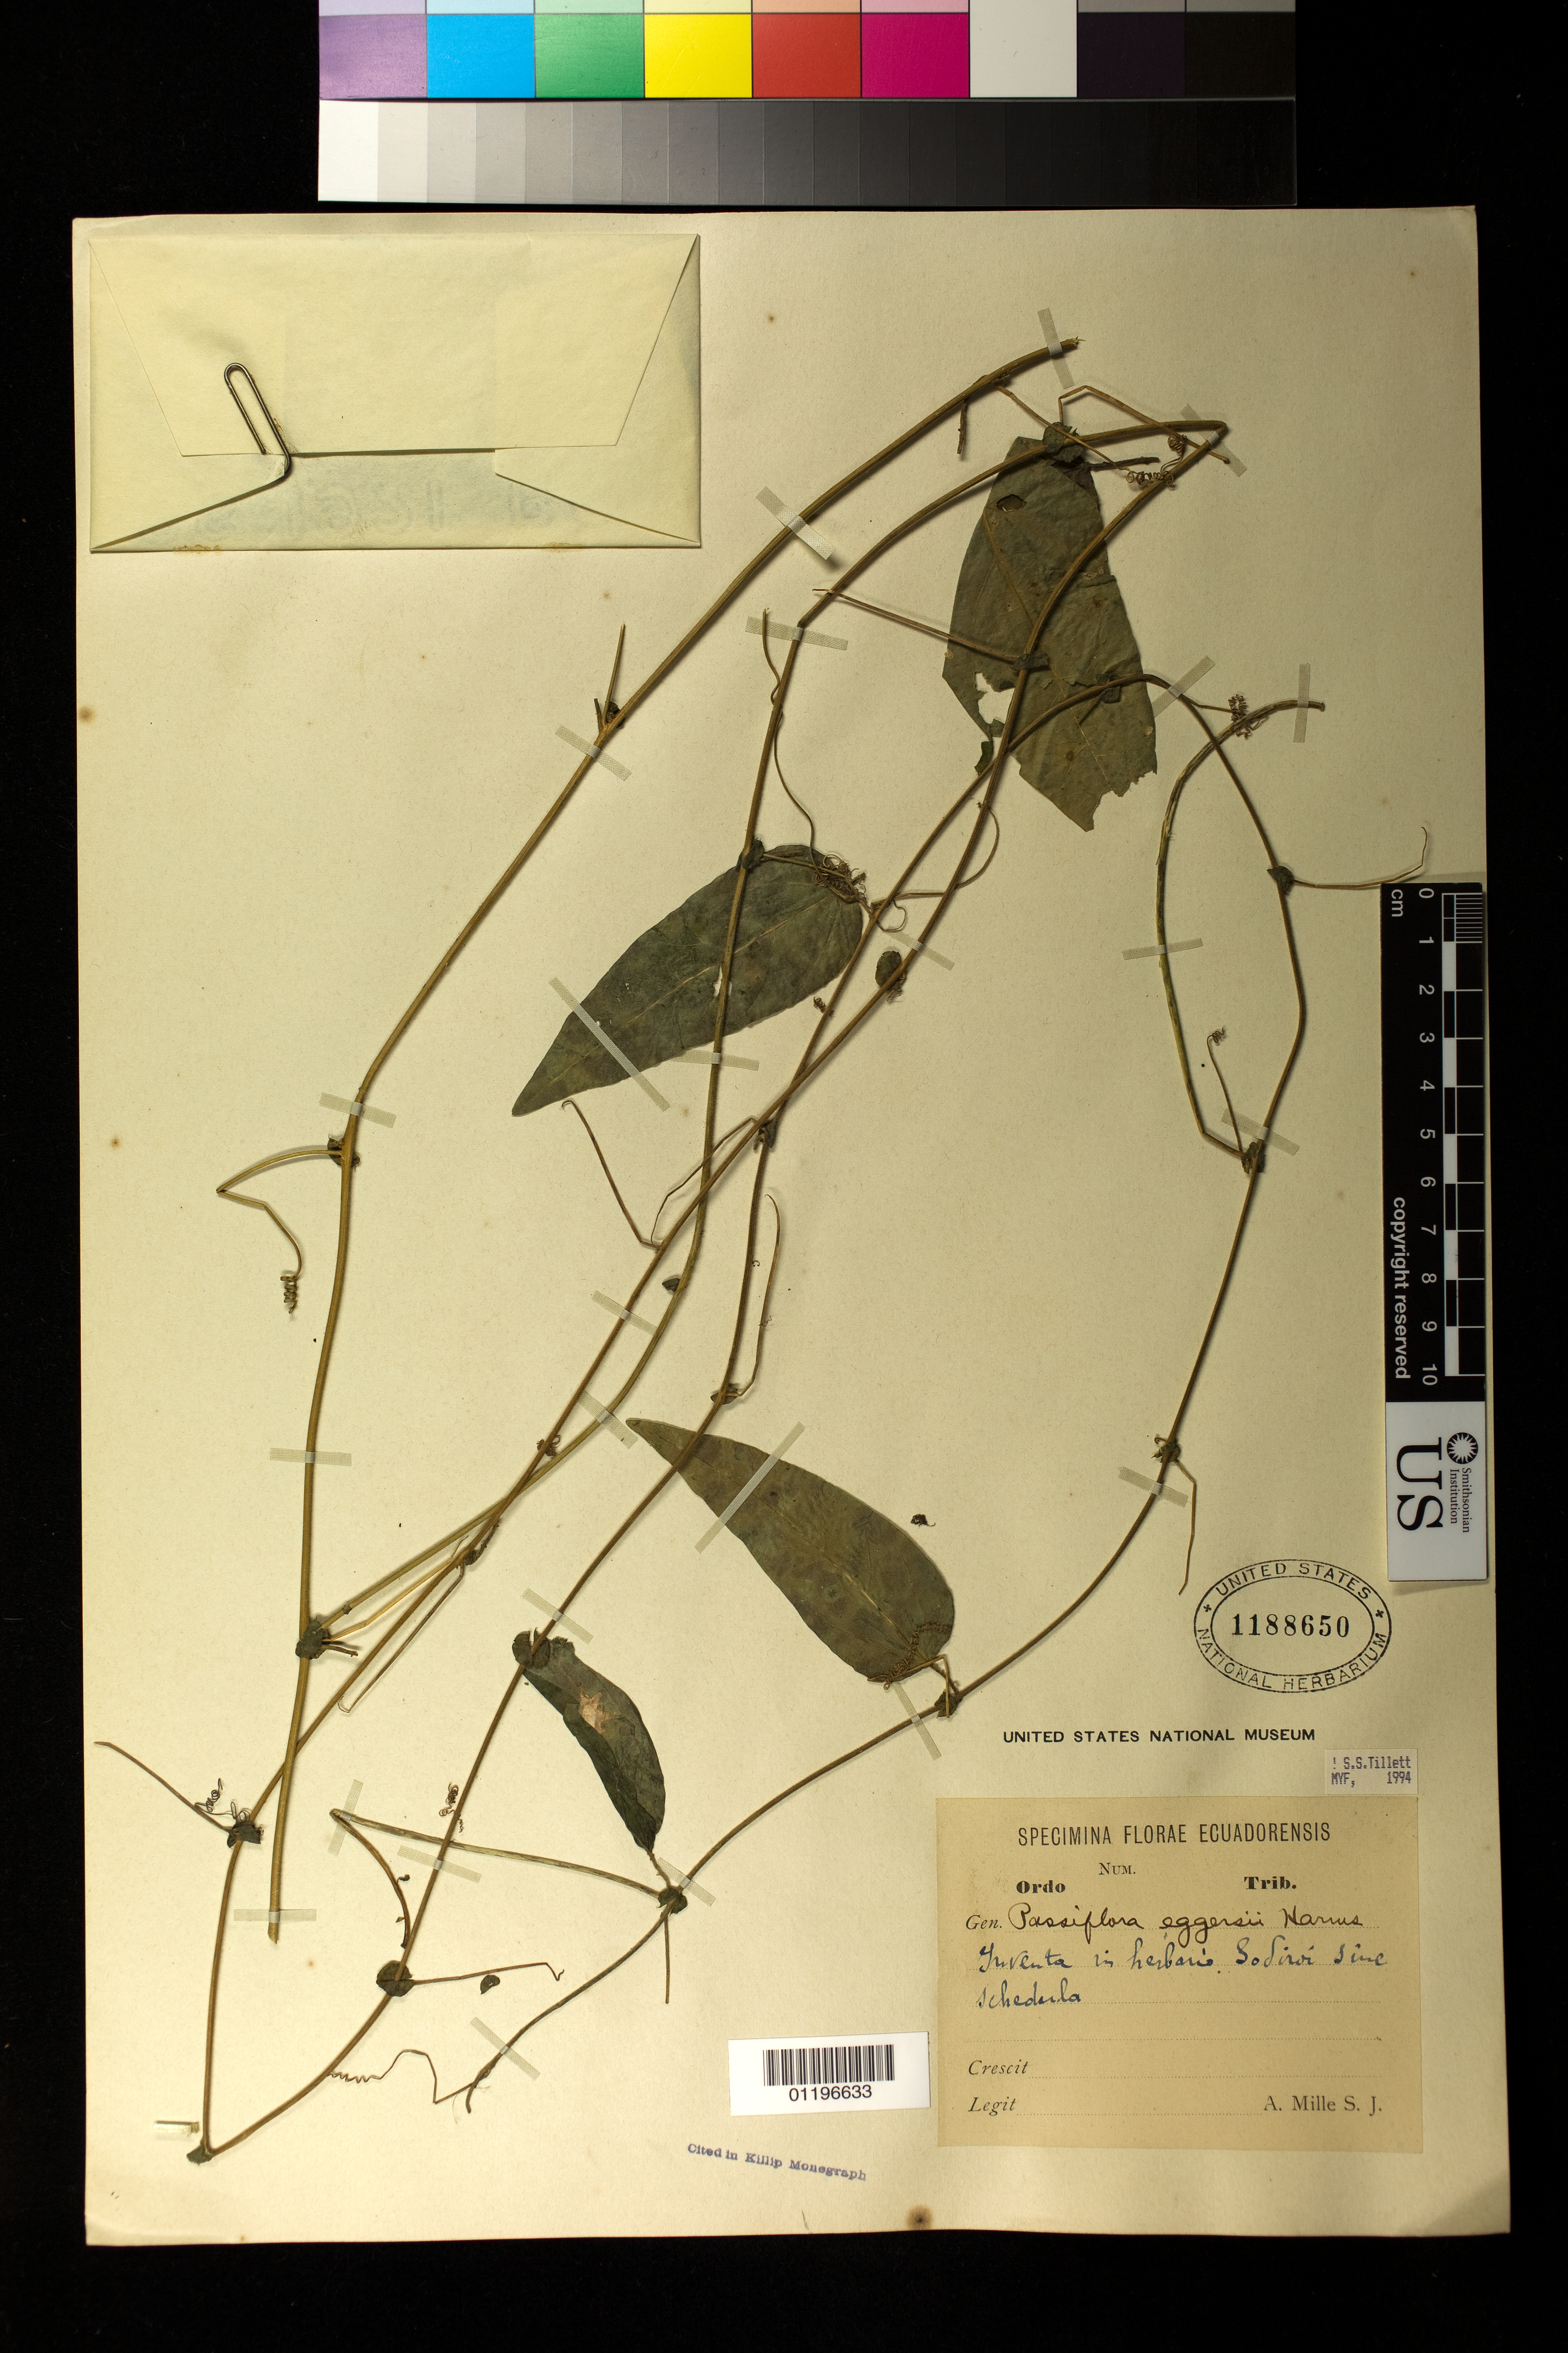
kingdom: Plantae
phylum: Tracheophyta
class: Magnoliopsida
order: Malpighiales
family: Passifloraceae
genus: Passiflora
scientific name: Passiflora eggersii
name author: Harms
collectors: A. Mille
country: Ecuador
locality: Triventa in herbario. Sodiroi sine schedula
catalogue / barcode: US 1188650